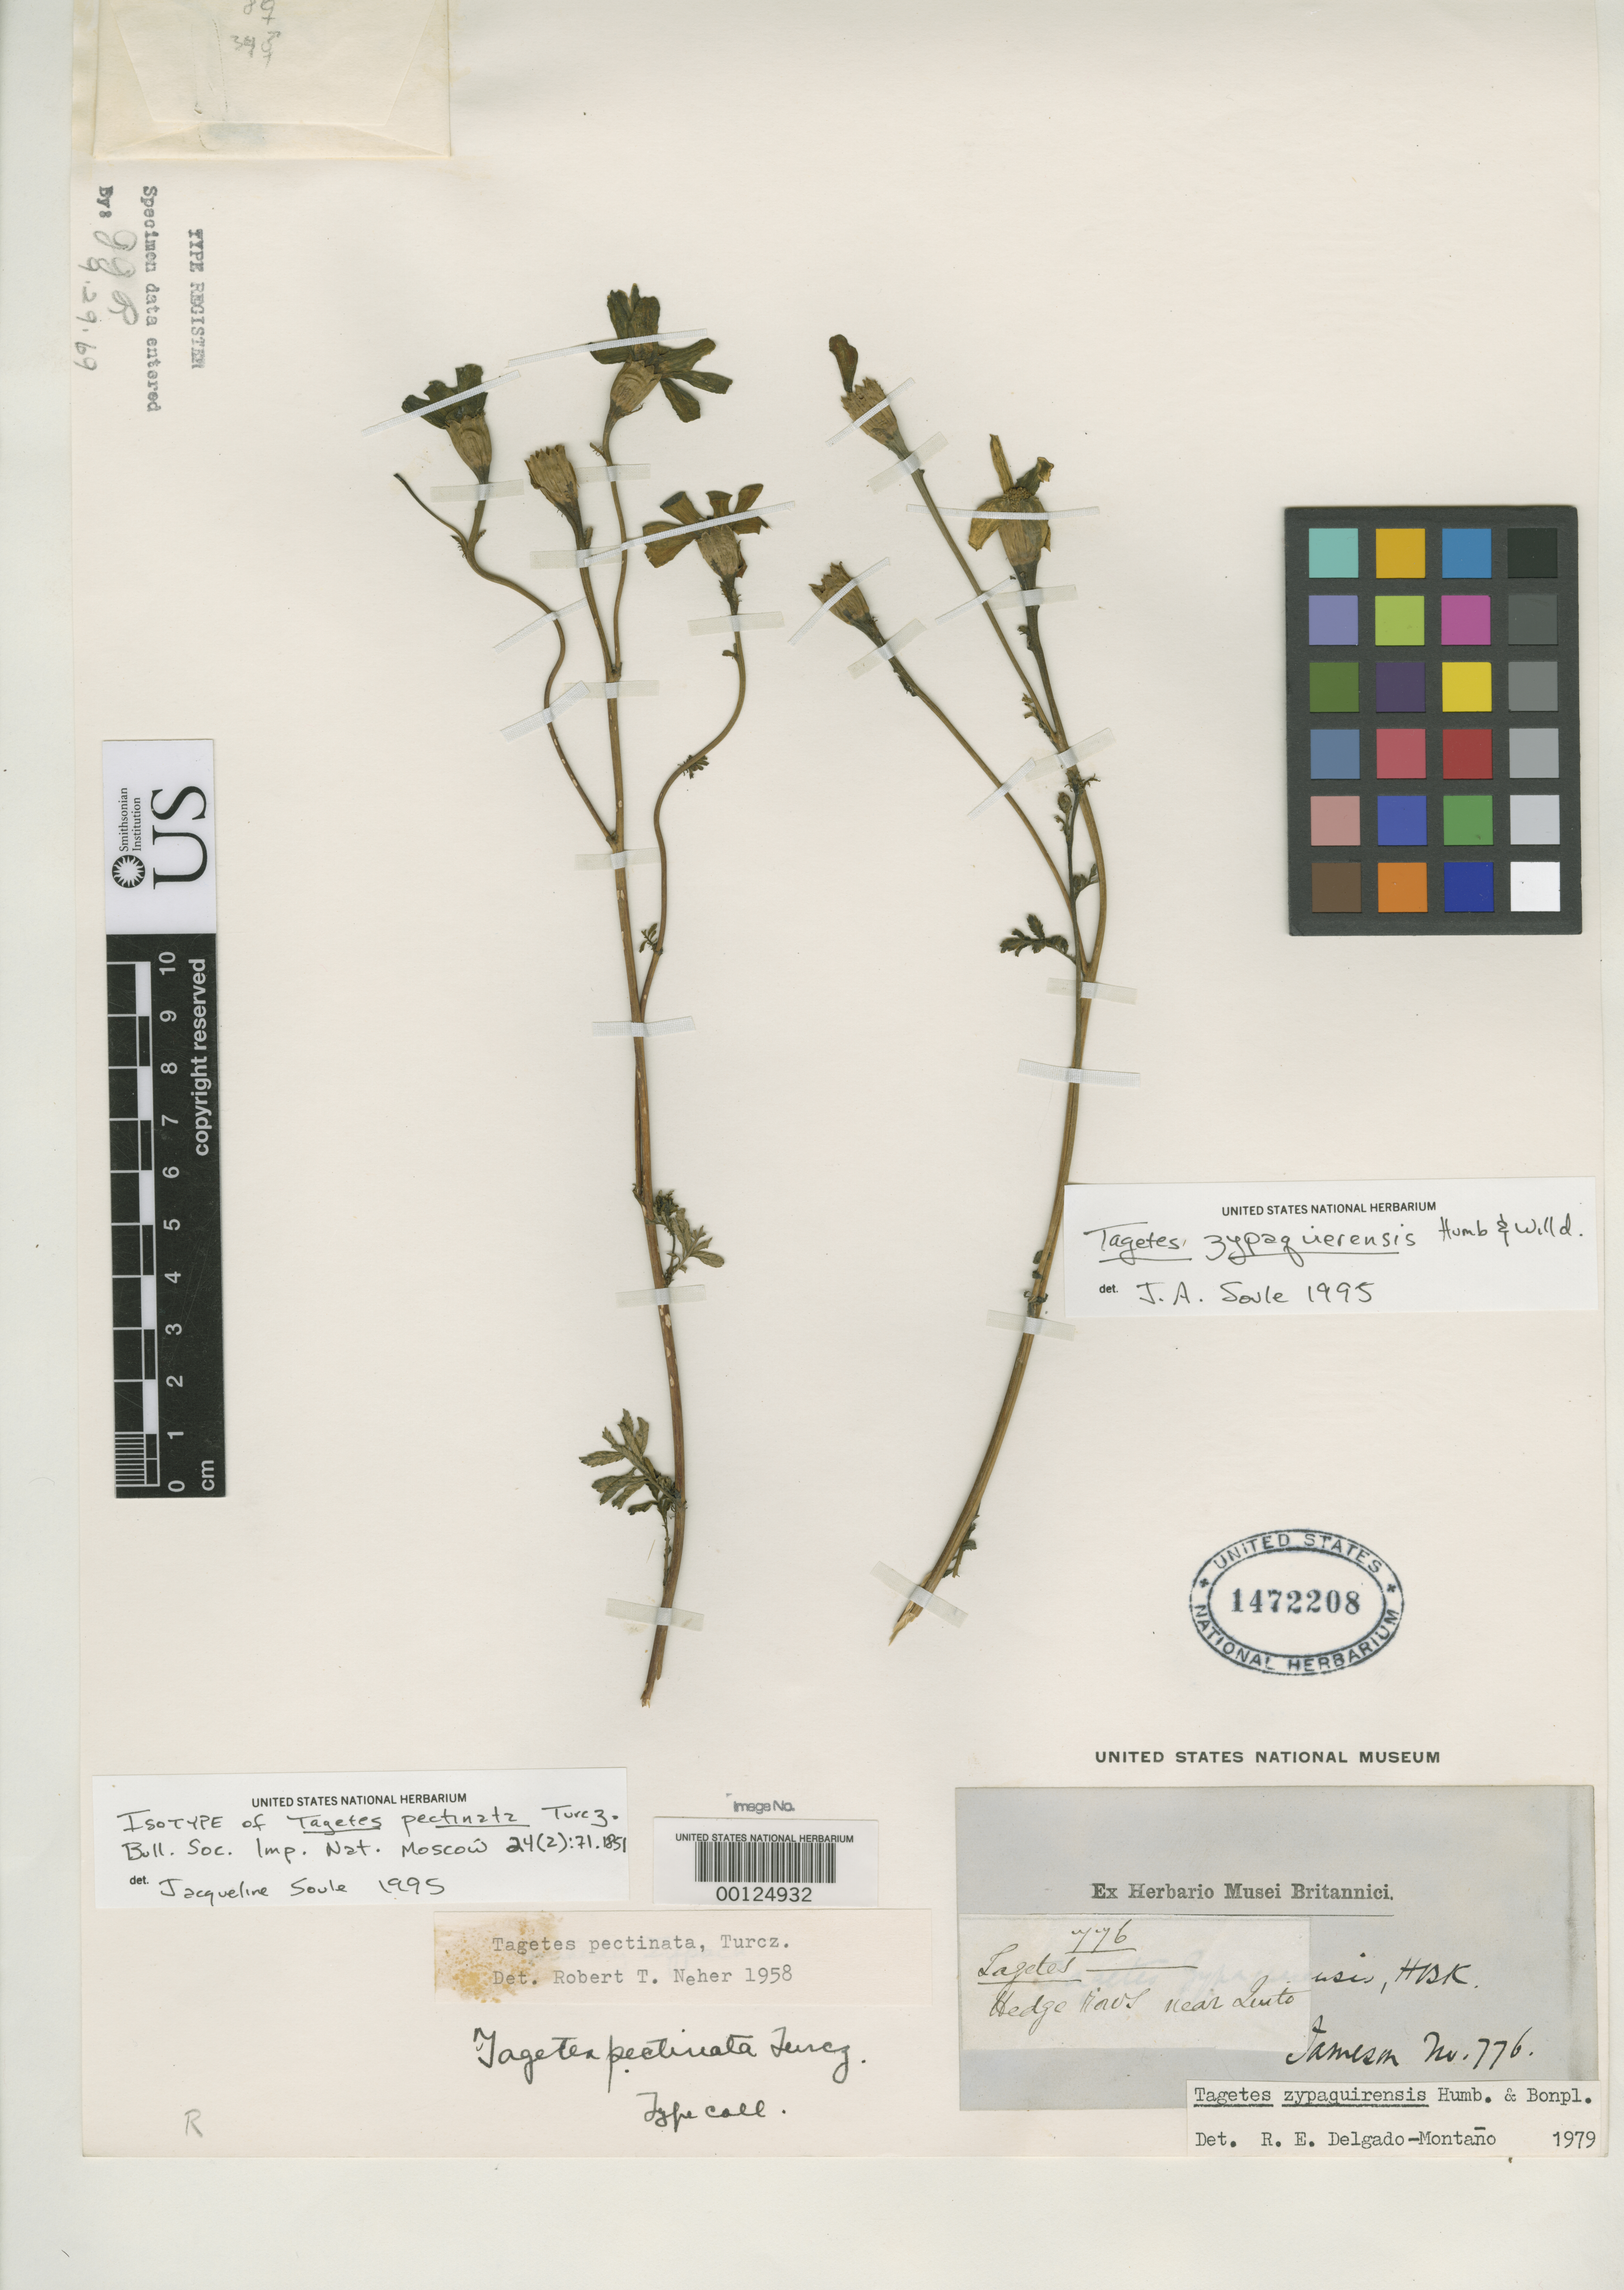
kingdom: Plantae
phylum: Tracheophyta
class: Magnoliopsida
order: Asterales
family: Asteraceae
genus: Tagetes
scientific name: Tagetes pectinata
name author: Turcz.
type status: Isotype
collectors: W. Jameson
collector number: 776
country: Ecuador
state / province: Pichincha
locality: Near Quito.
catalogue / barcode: US 1472208